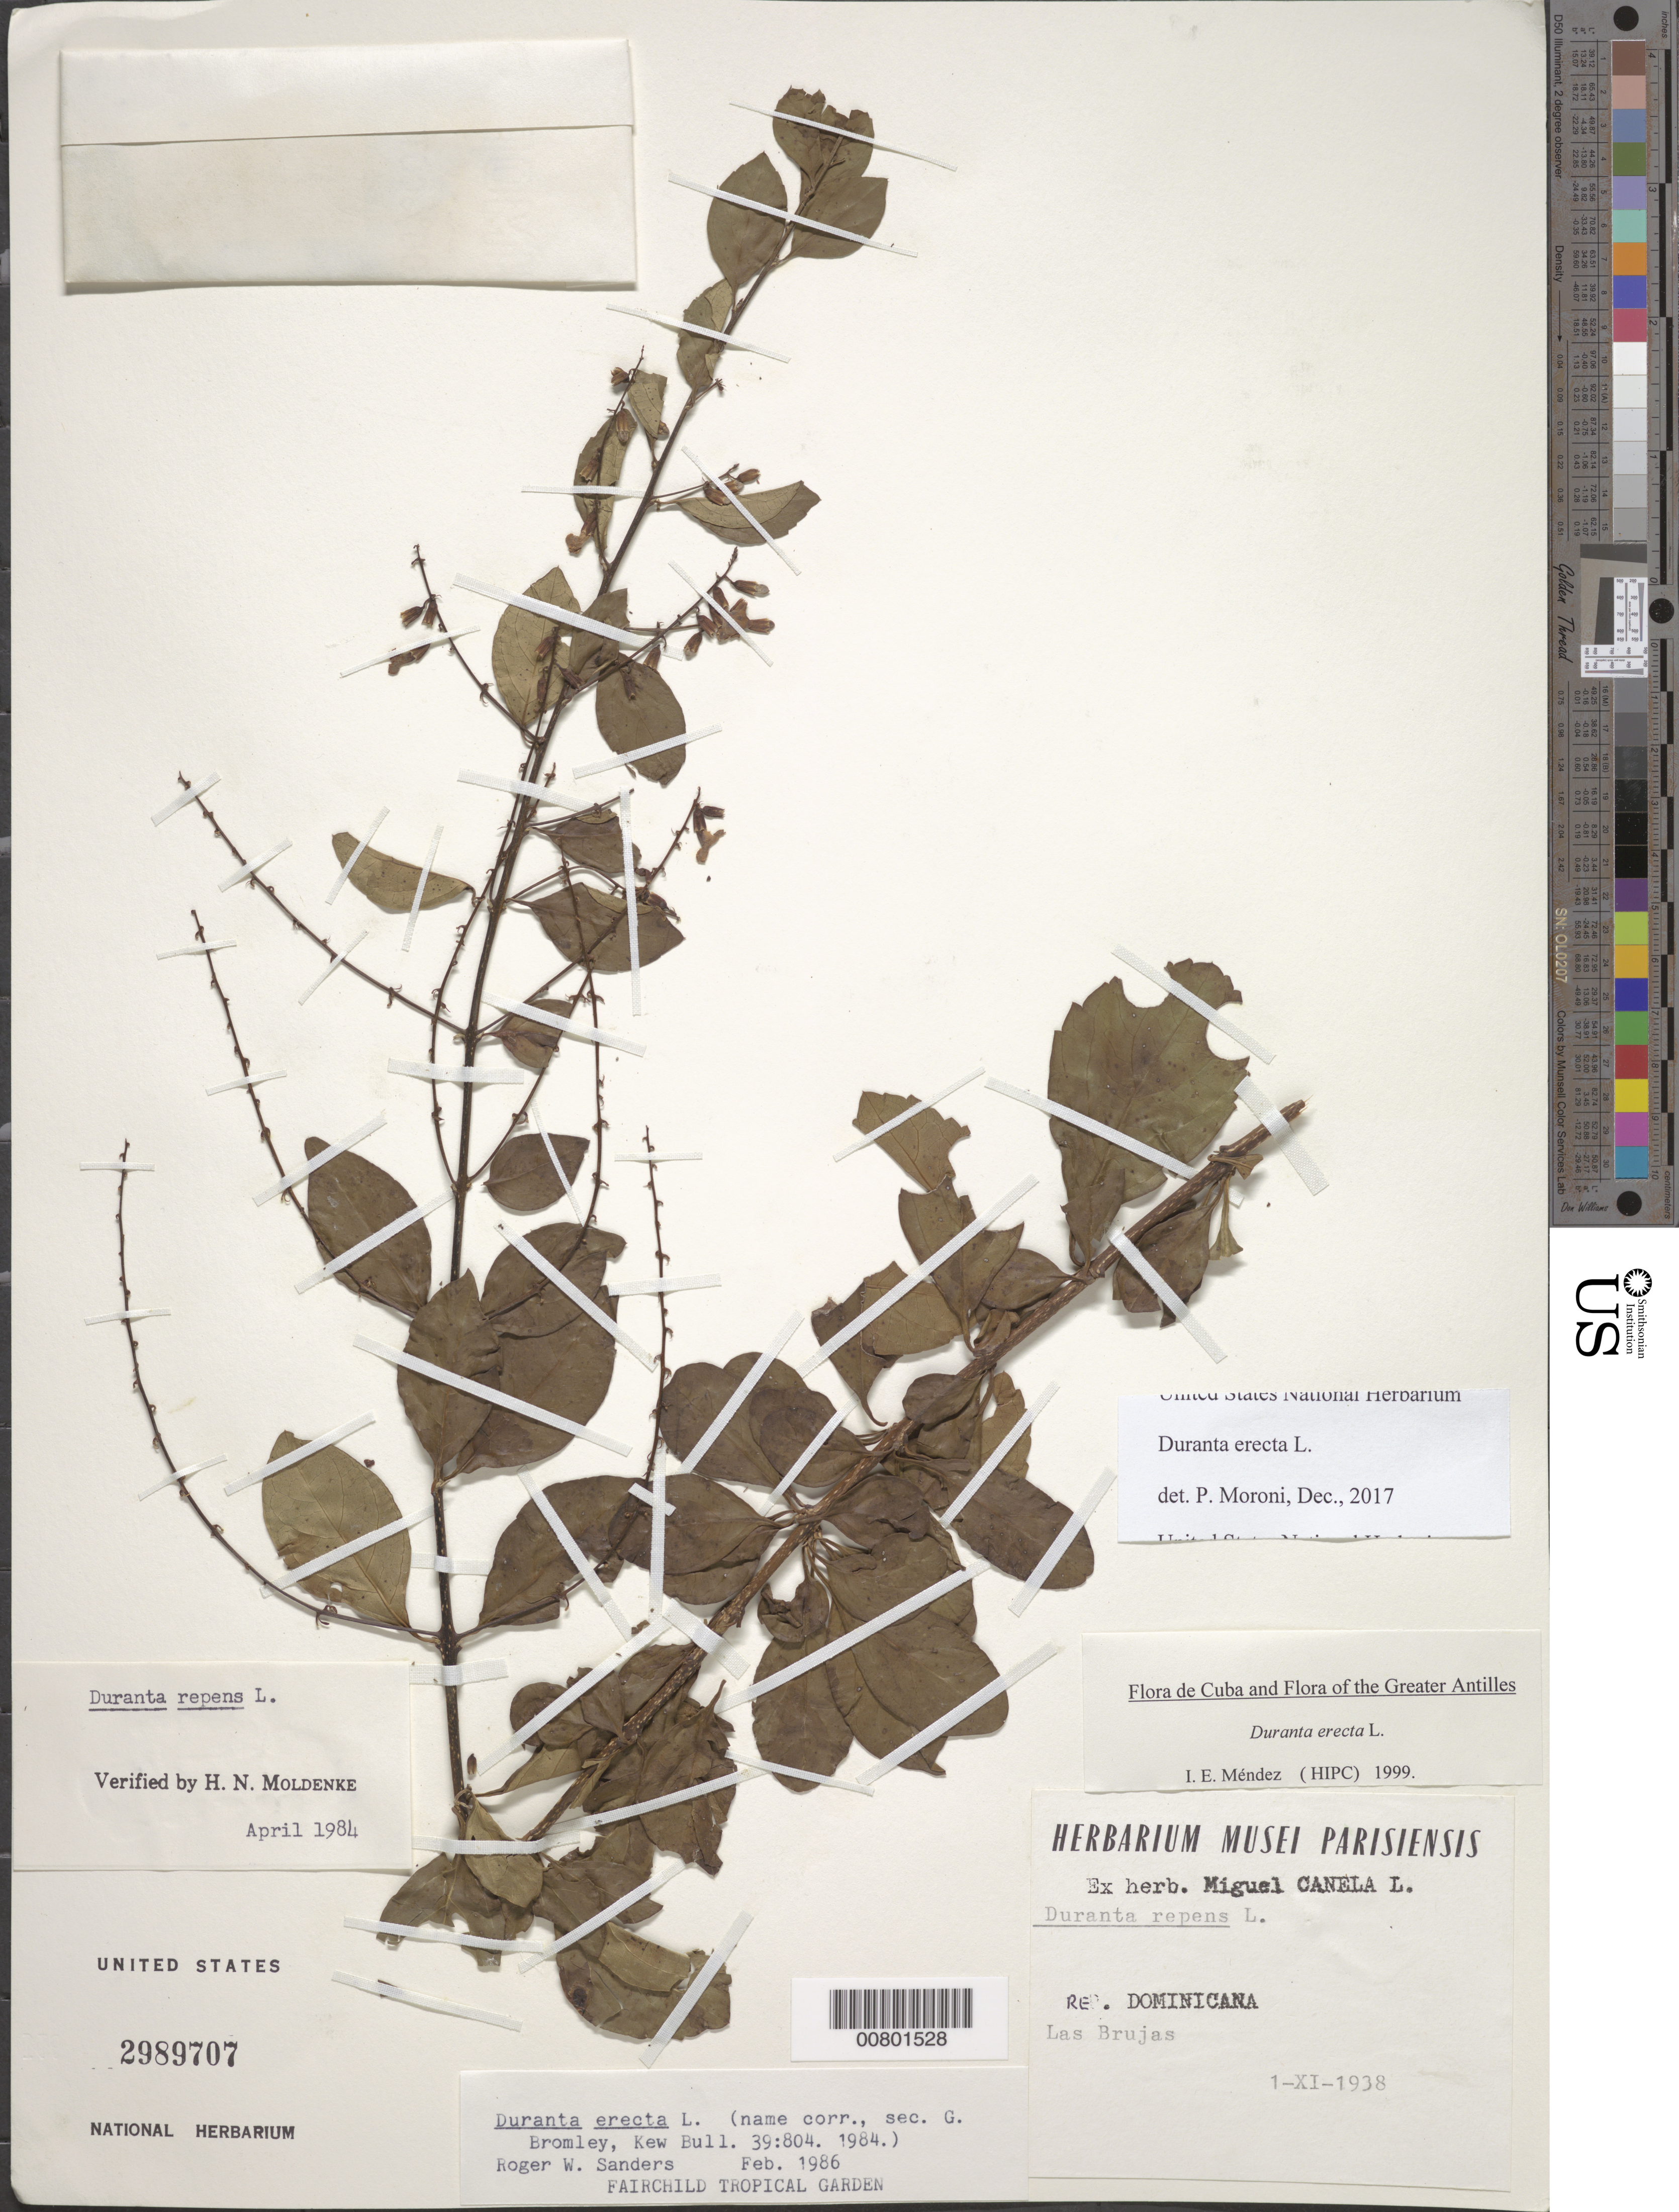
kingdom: Plantae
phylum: Tracheophyta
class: Magnoliopsida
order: Lamiales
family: Verbenaceae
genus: Duranta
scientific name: Duranta erecta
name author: L.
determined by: Méndez, Isidro E., (HIPC)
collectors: M. Canela Lazaro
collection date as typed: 01 Nov 1938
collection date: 1938-11-01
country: Dominican Republic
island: Hispaniola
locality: Las Brujas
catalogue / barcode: US 2989707